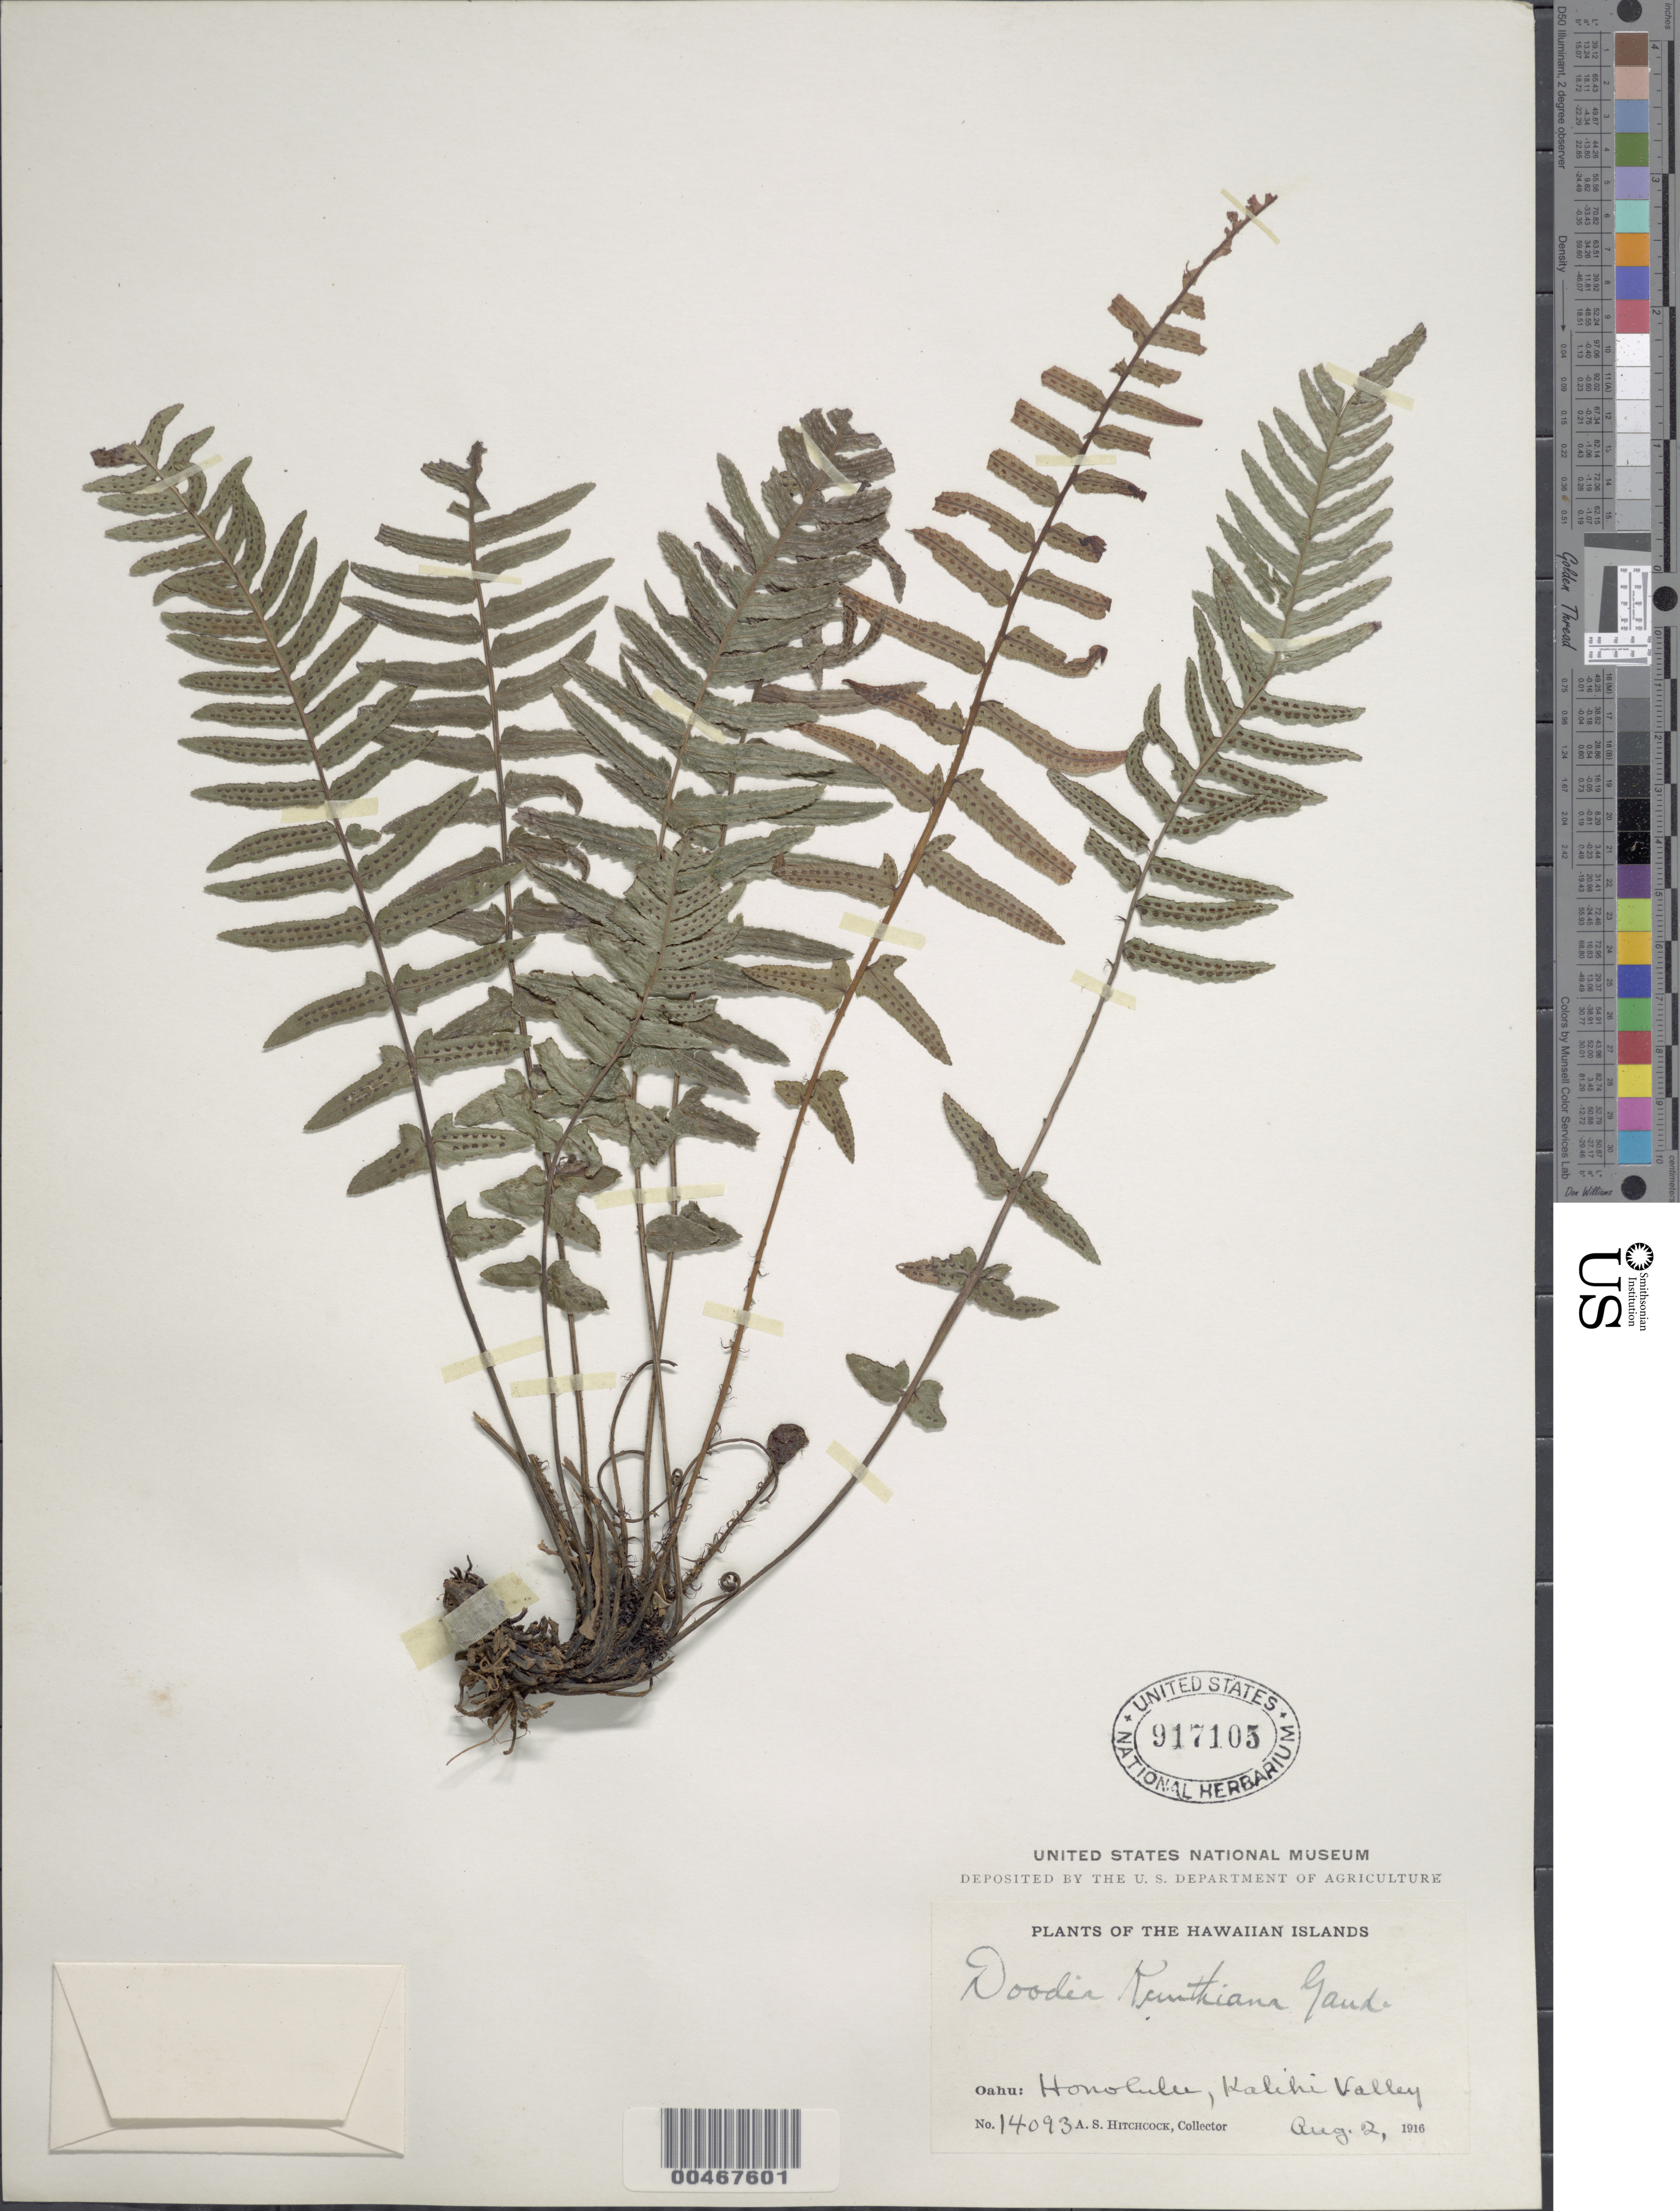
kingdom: Plantae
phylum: Tracheophyta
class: Polypodiopsida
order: Polypodiales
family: Blechnaceae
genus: Doodia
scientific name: Doodia kunthiana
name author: Gaudich.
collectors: A. S. Hitchcock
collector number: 14093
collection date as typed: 2 Aug 1916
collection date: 1916-08-02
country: United States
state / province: Hawaii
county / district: Honolulu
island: Oahu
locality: Honolulu, Kalihi Valley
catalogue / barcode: US 917105